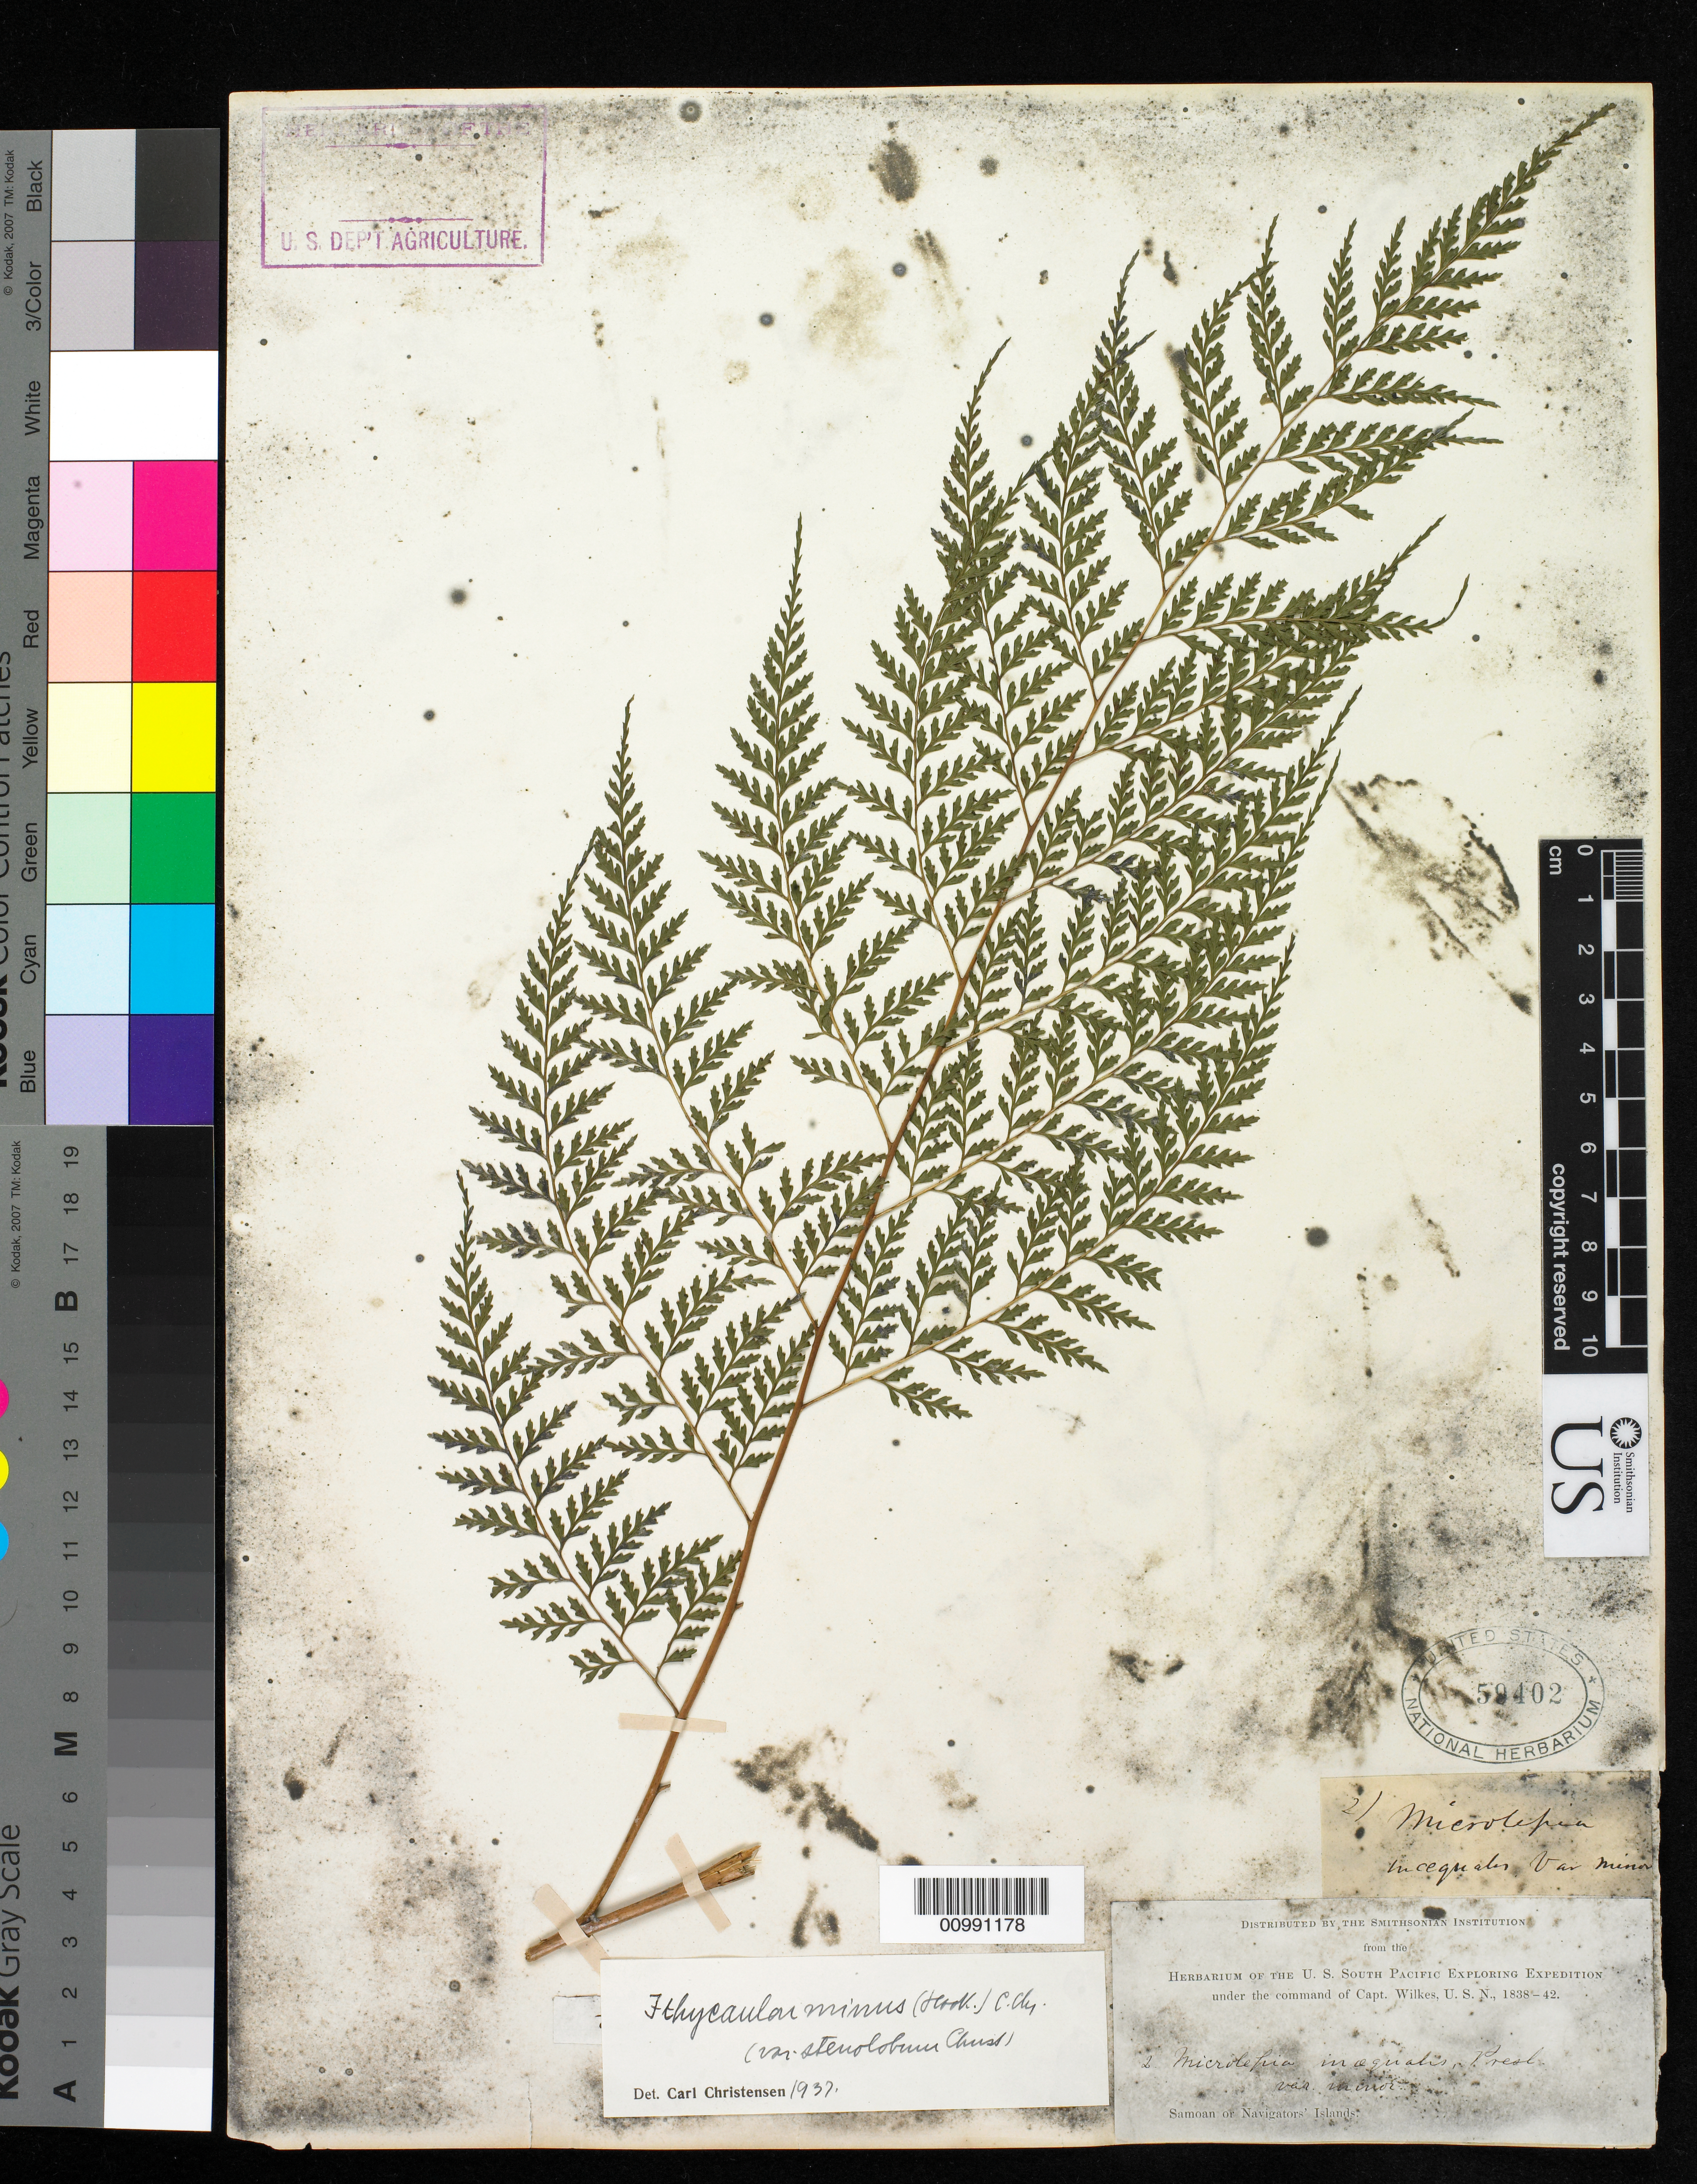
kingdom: Plantae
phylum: Tracheophyta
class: Polypodiopsida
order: Polypodiales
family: Saccolomataceae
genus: Saccoloma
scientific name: Saccoloma tenue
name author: (Brack.) Mett.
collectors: Wilkes Explor. Exped.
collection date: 1838/1842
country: American Samoa / Samoa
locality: Samoan Islands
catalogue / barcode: US 59402